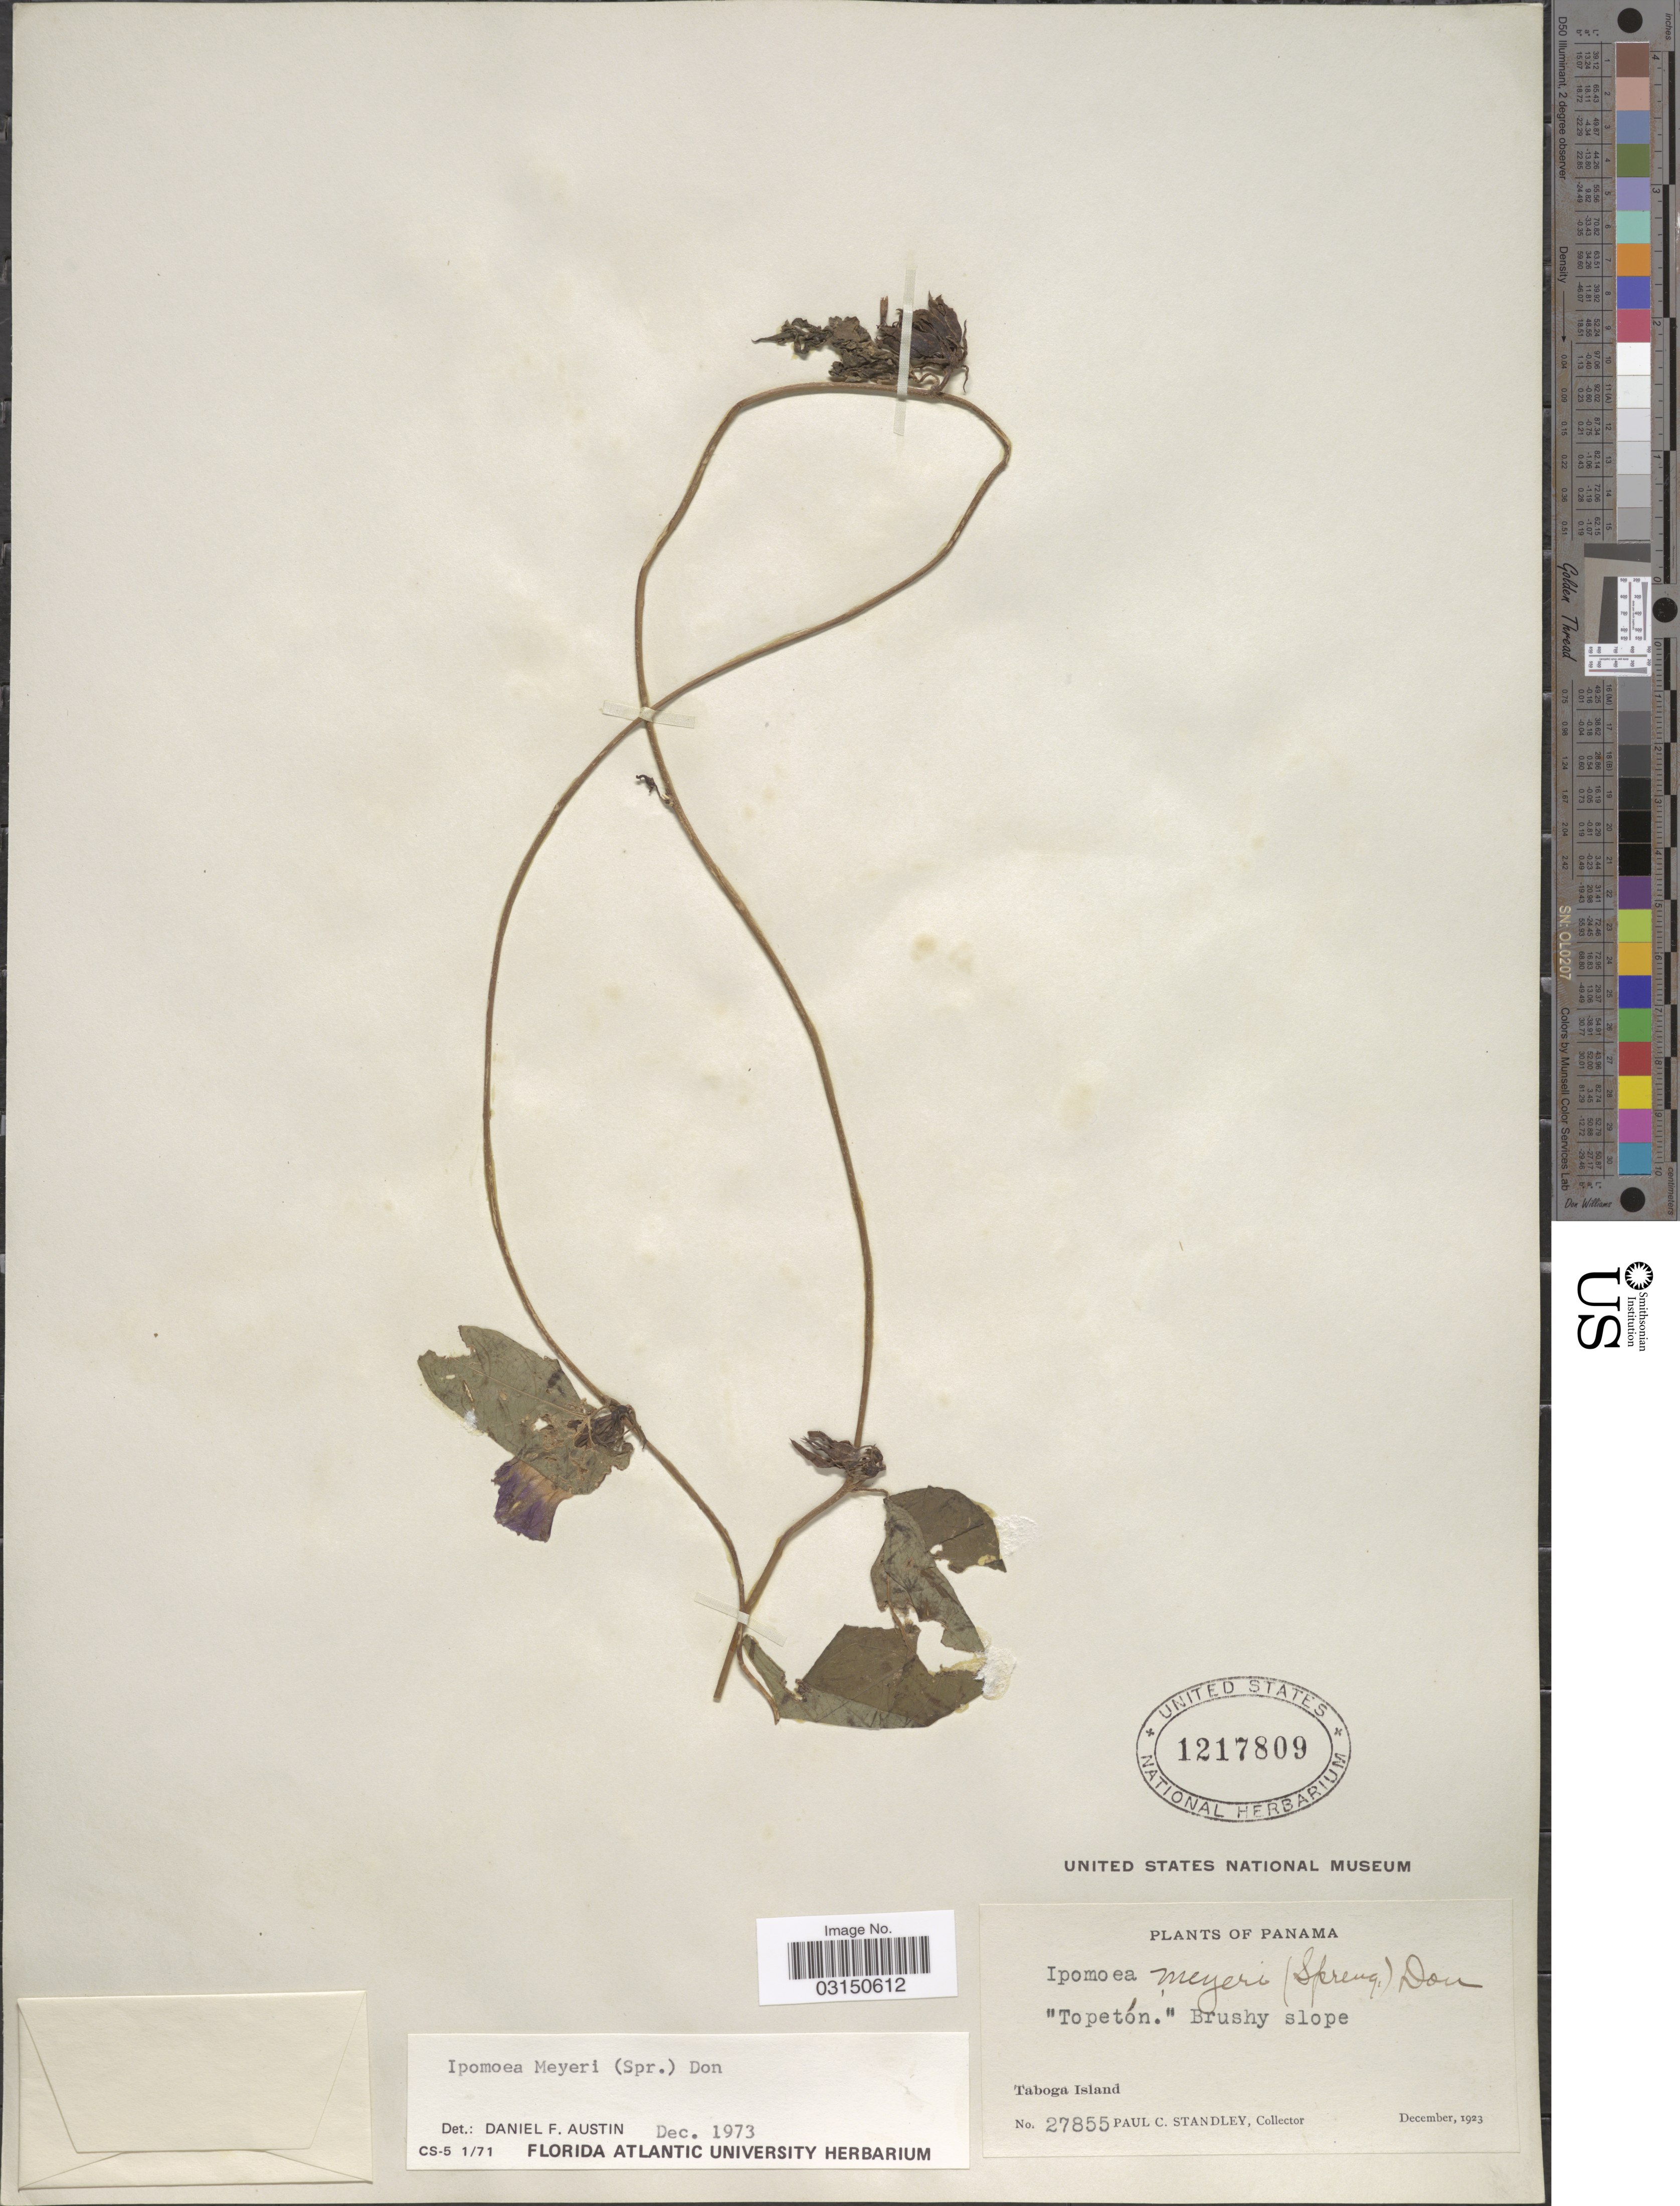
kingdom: Plantae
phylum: Tracheophyta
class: Magnoliopsida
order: Solanales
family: Convolvulaceae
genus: Ipomoea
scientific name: Ipomoea meyeri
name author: (Spreng.) G. Don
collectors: P. C. Standley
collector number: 27855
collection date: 1923-12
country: Panama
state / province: Panamá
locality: Taboga Island.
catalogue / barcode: US 1217809